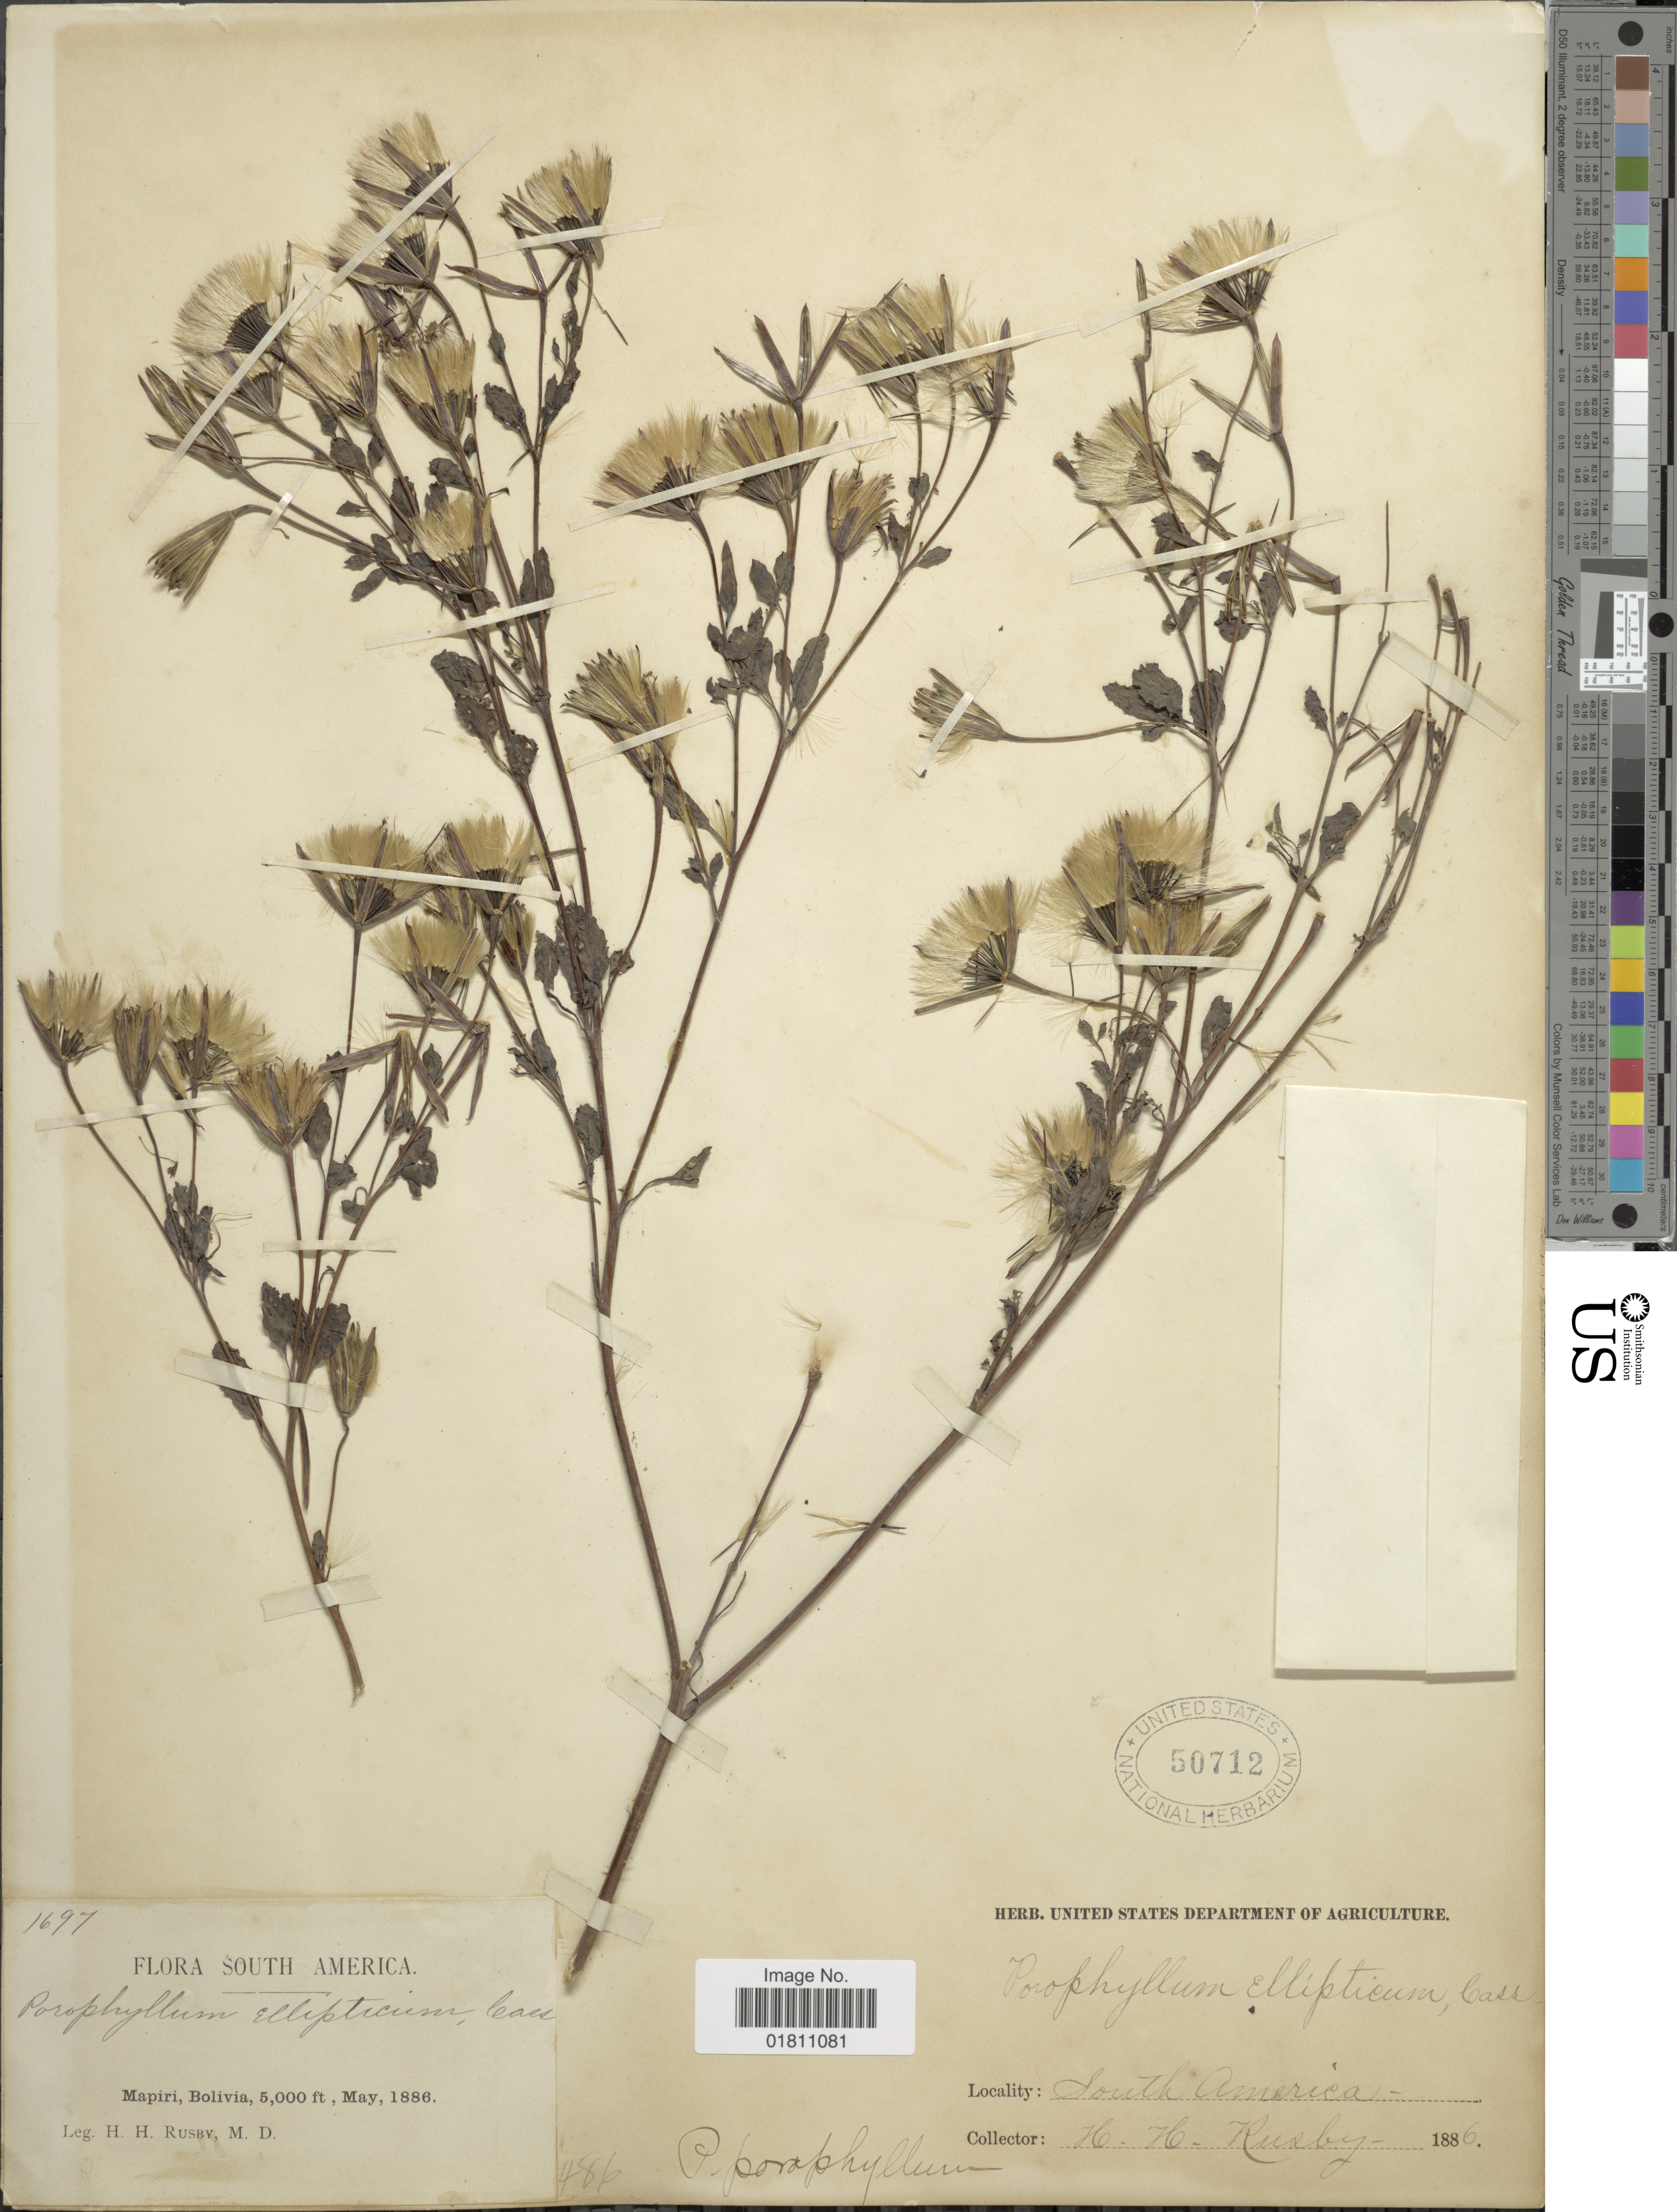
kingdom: Plantae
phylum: Tracheophyta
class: Magnoliopsida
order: Asterales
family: Asteraceae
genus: Porophyllum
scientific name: Porophyllum ruderale subsp. macrocephalum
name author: (DC.) R.R. Johnson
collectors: H. H. Rusby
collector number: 1697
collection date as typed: May, 1886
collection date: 1886-05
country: Bolivia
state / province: La Páz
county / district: Larecaja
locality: Mapiri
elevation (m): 1524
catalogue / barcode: US 50712